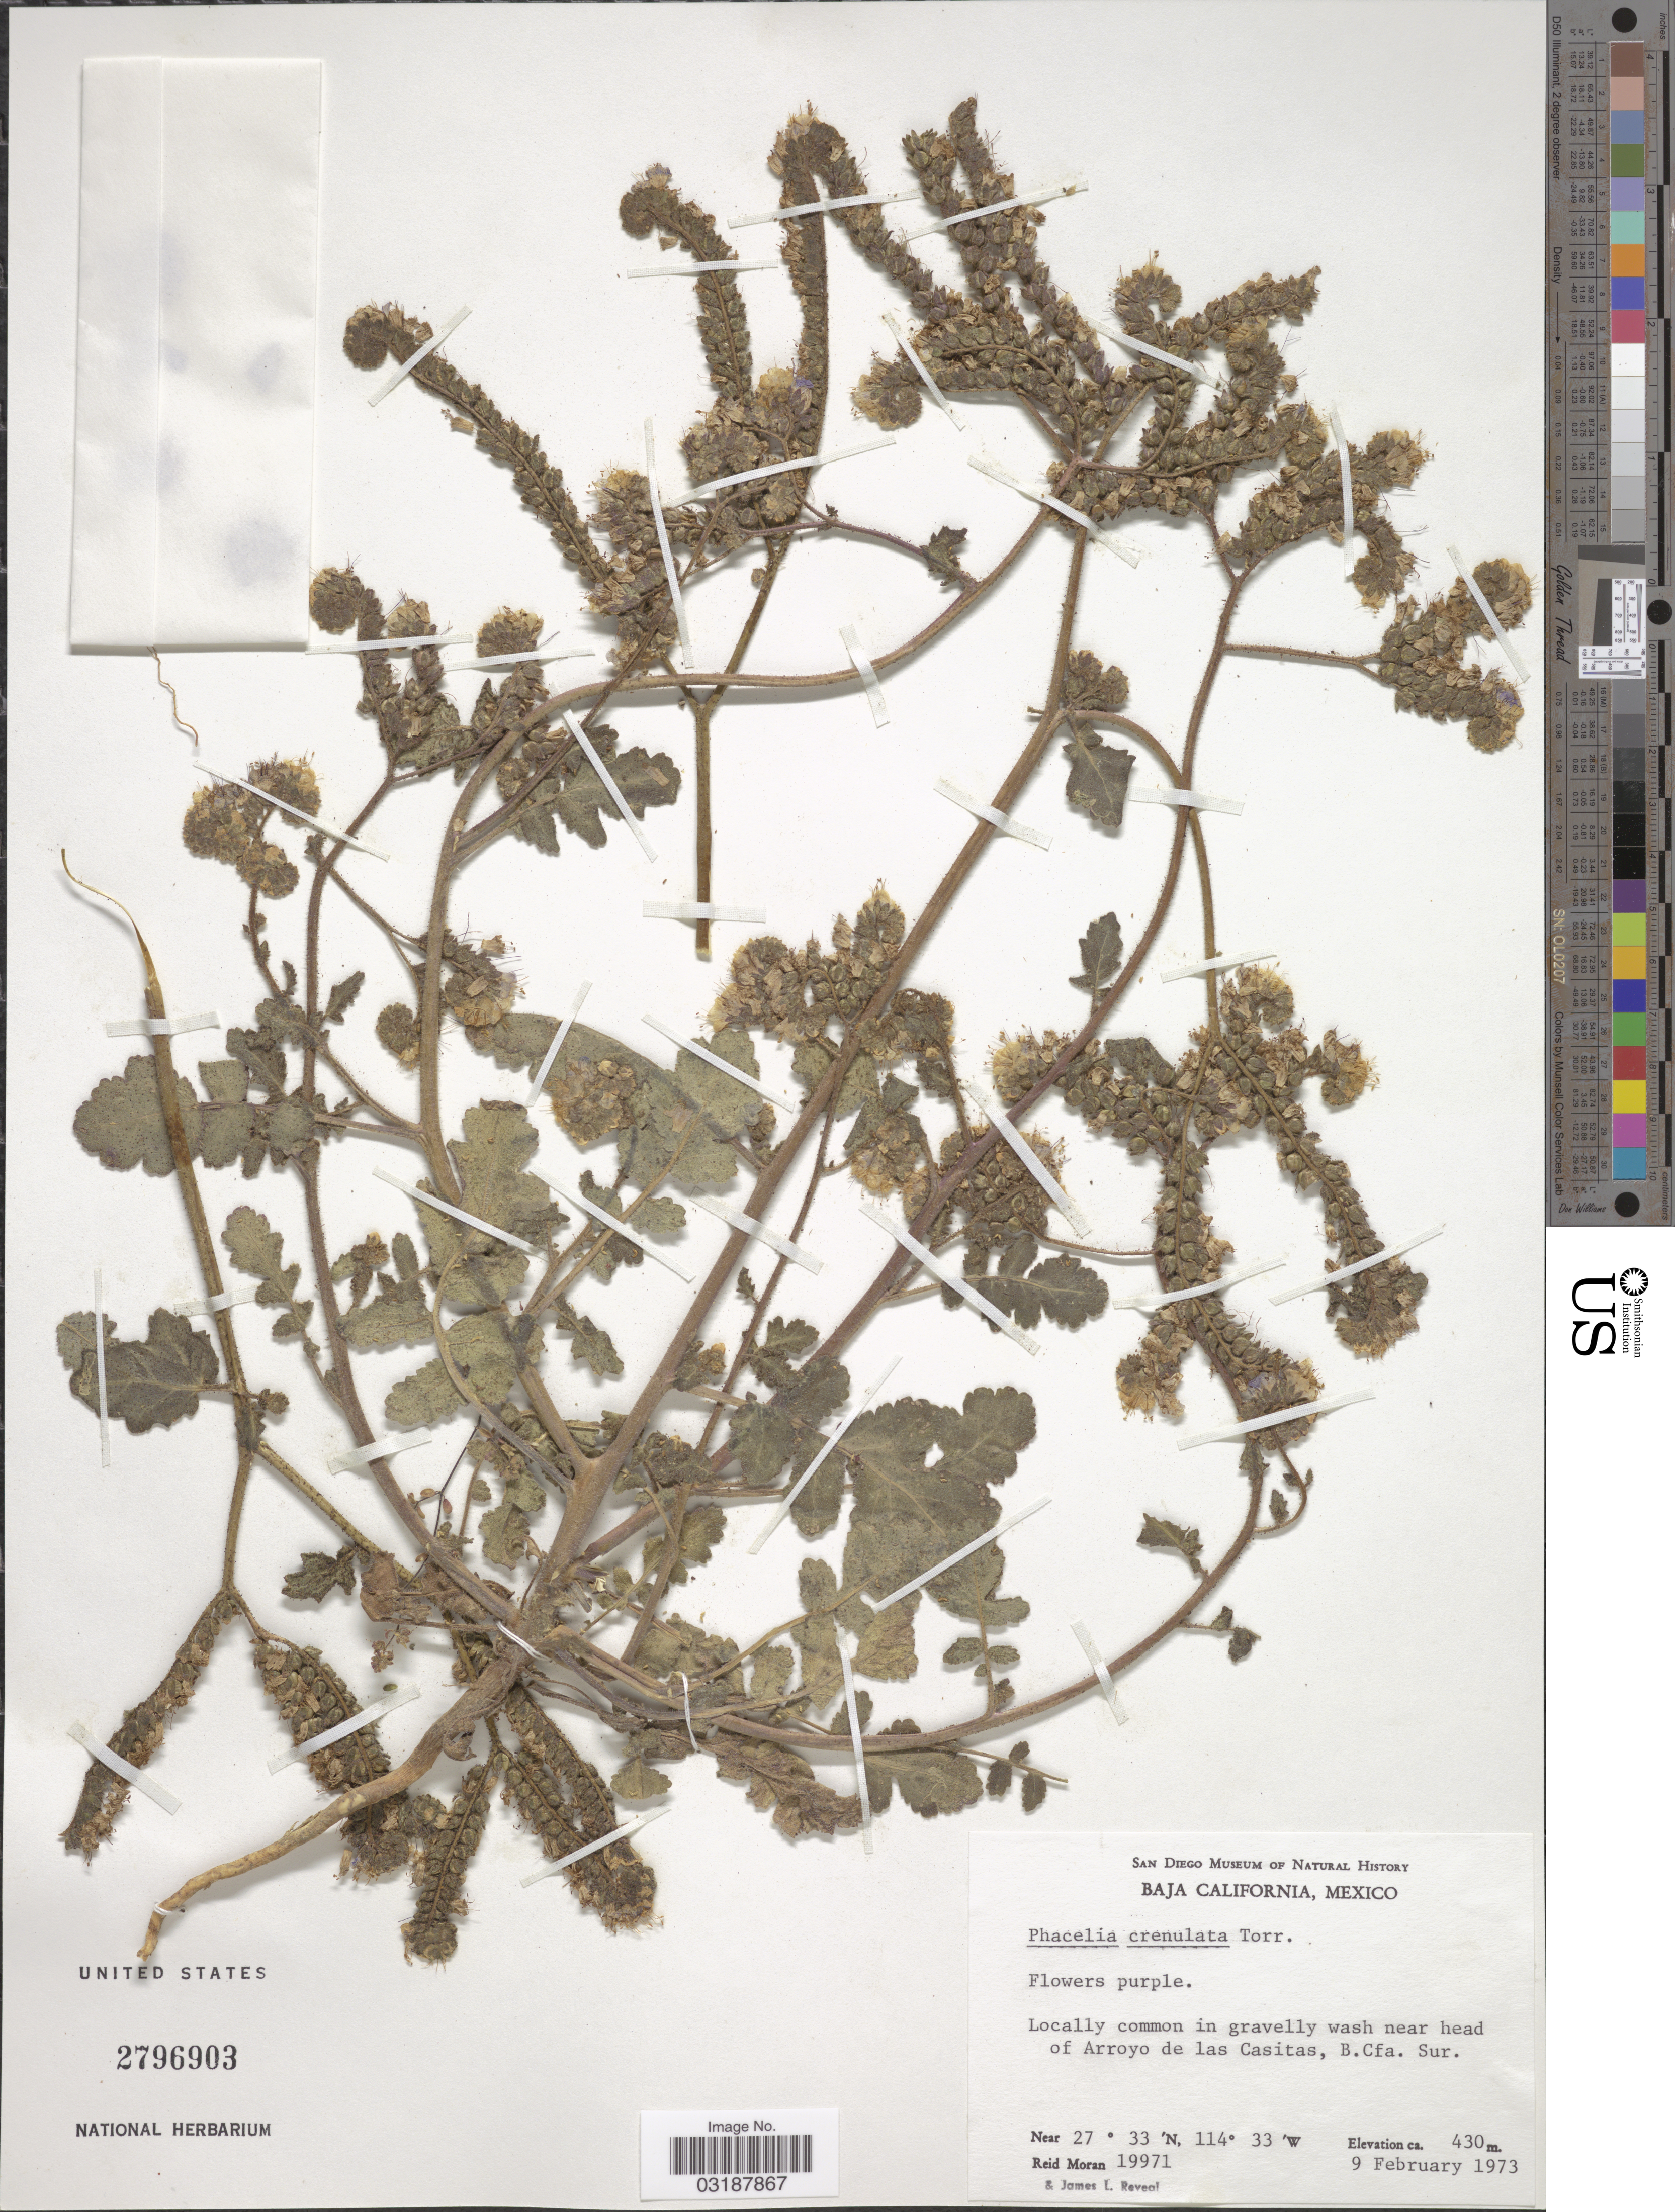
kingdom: Plantae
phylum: Tracheophyta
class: Magnoliopsida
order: Boraginales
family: Hydrophyllaceae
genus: Phacelia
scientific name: Phacelia crenulata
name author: Torr. ex S. Watson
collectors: R. Moran & J. L. Reveal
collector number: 19971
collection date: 1973-02-09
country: Mexico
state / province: Baja California Sur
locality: Locally common in gravelly wash near head of Arroyo de las Casitas, B.Cfa. Sur.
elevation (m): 430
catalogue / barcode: US 2796903